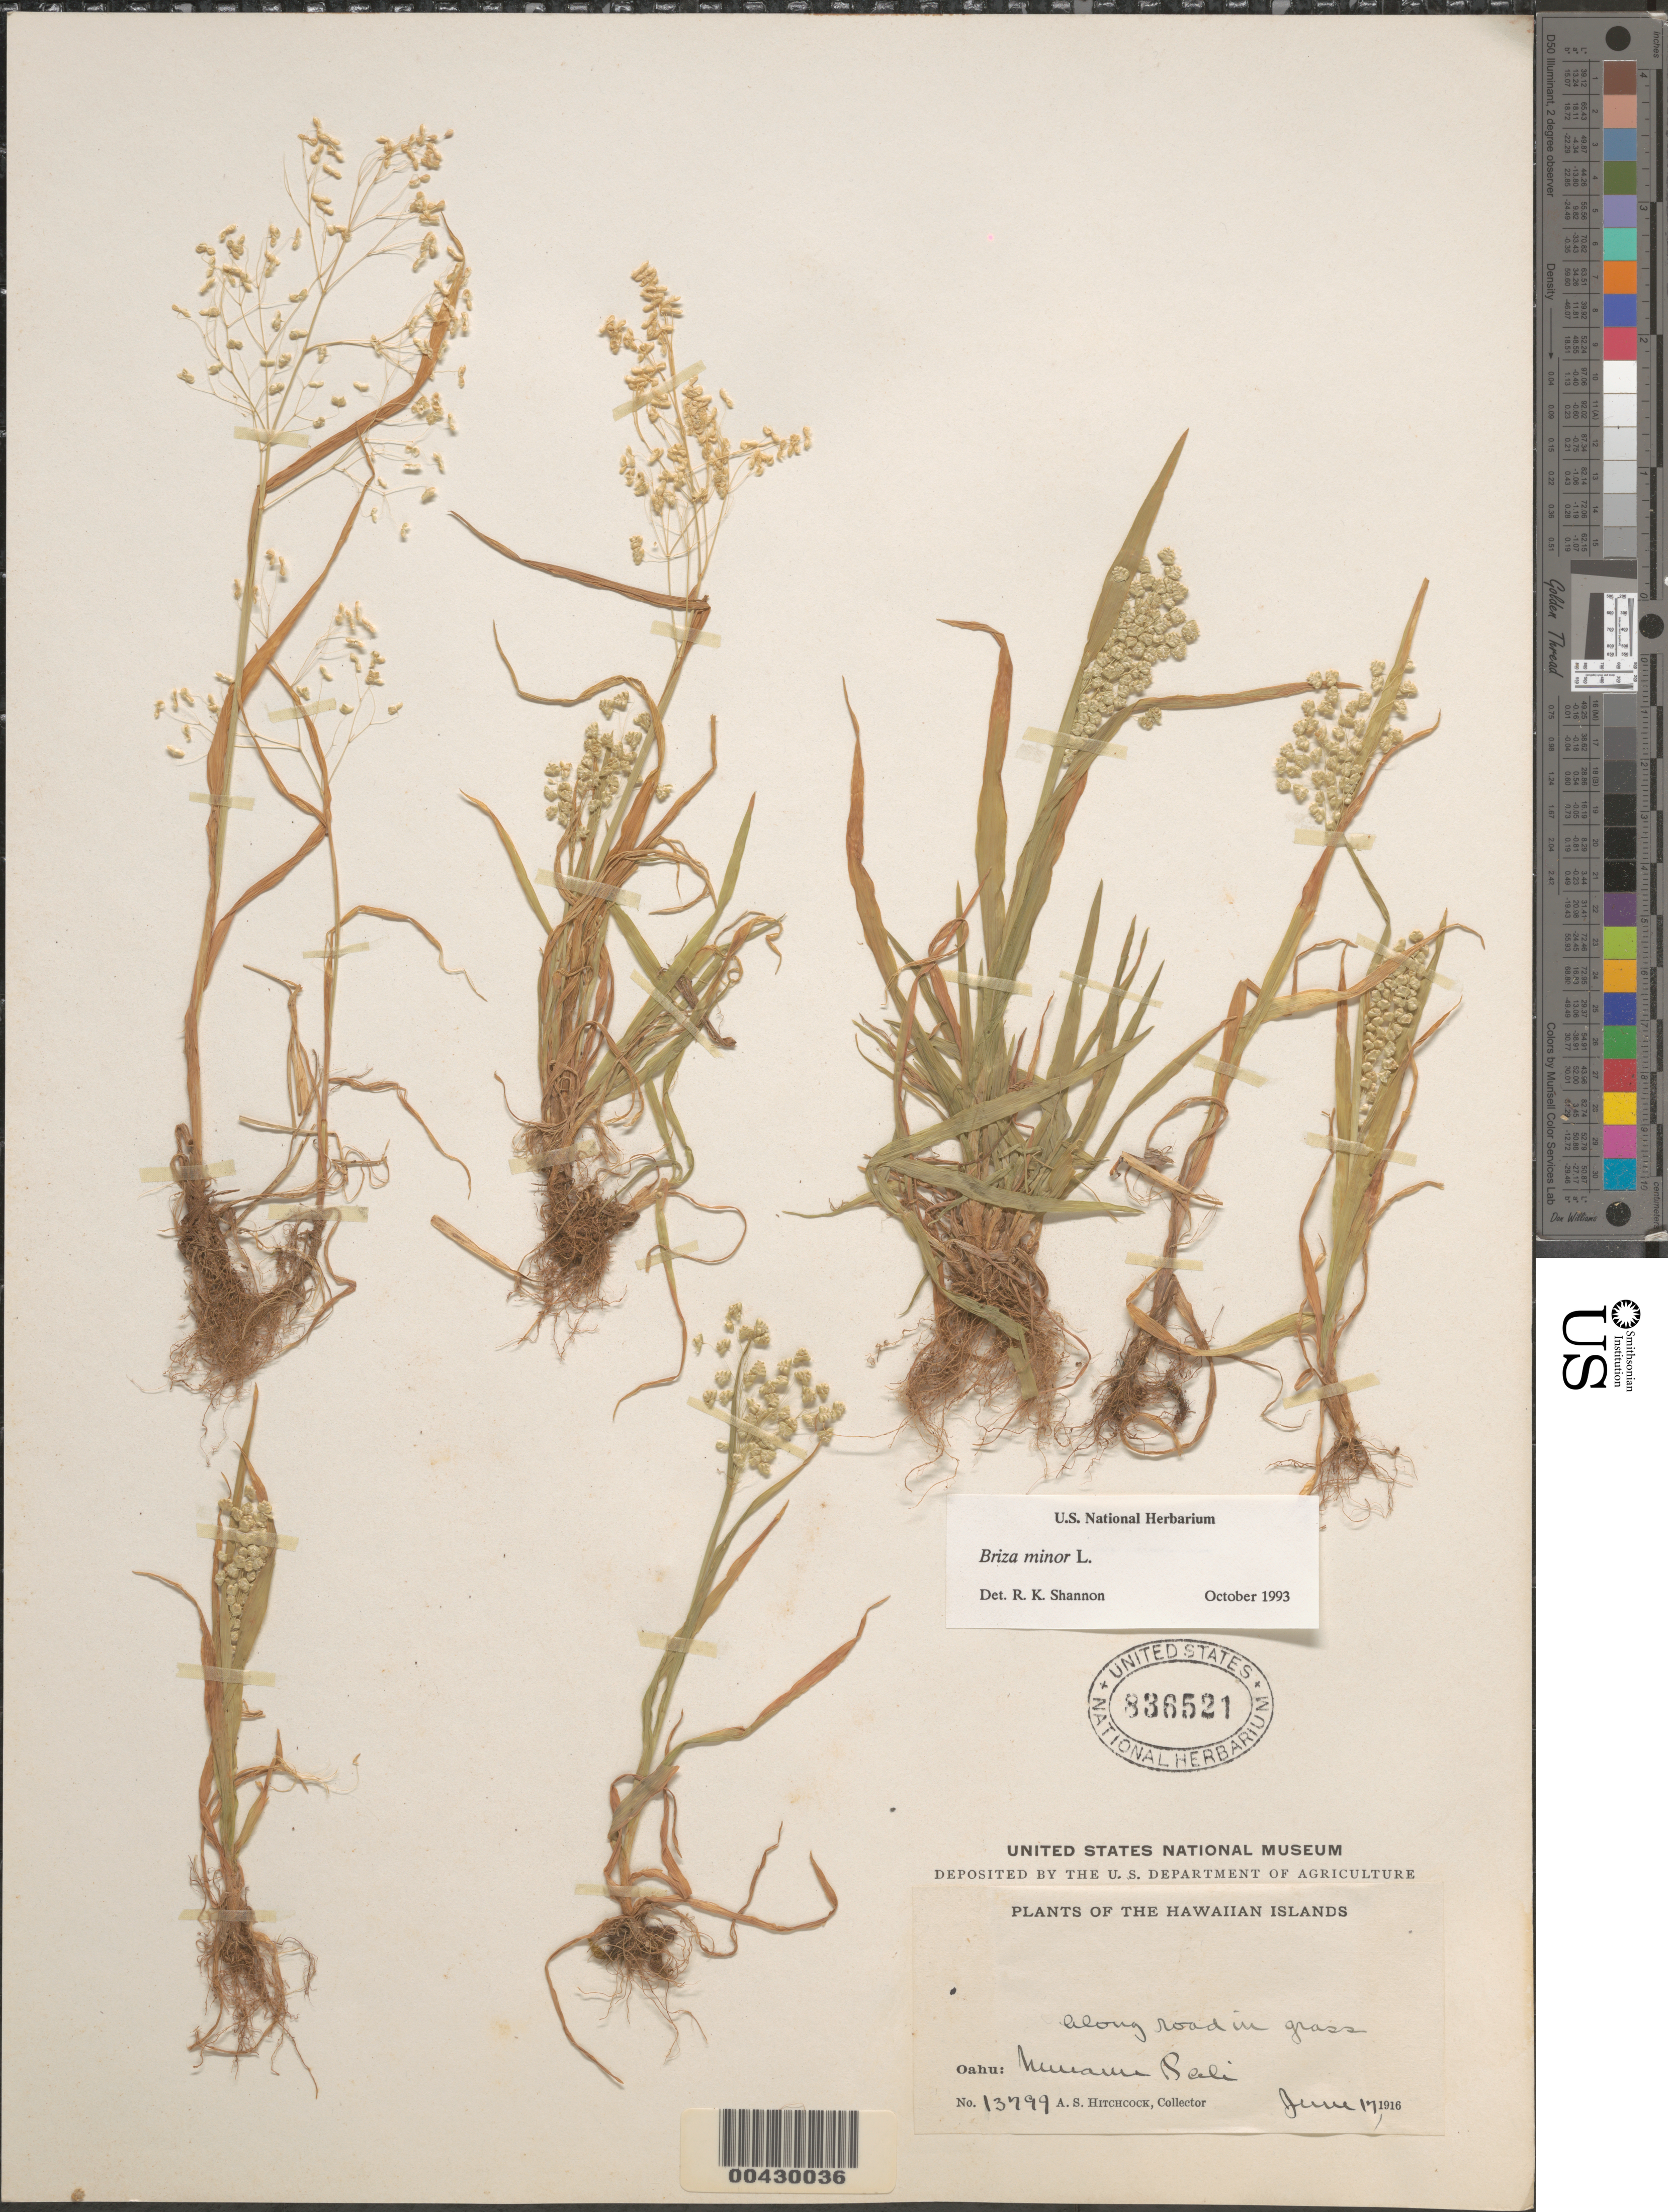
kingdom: Plantae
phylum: Tracheophyta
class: Liliopsida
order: Poales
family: Poaceae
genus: Briza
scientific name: Briza minor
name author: L.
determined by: Shannon, R. K., (UNITED STATES)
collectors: A. S. Hitchcock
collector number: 13799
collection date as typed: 17 Jun 1916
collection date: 1916-06-17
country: United States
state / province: Hawaii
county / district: Honolulu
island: Oahu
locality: Nuuanu Pali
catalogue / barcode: US 836521